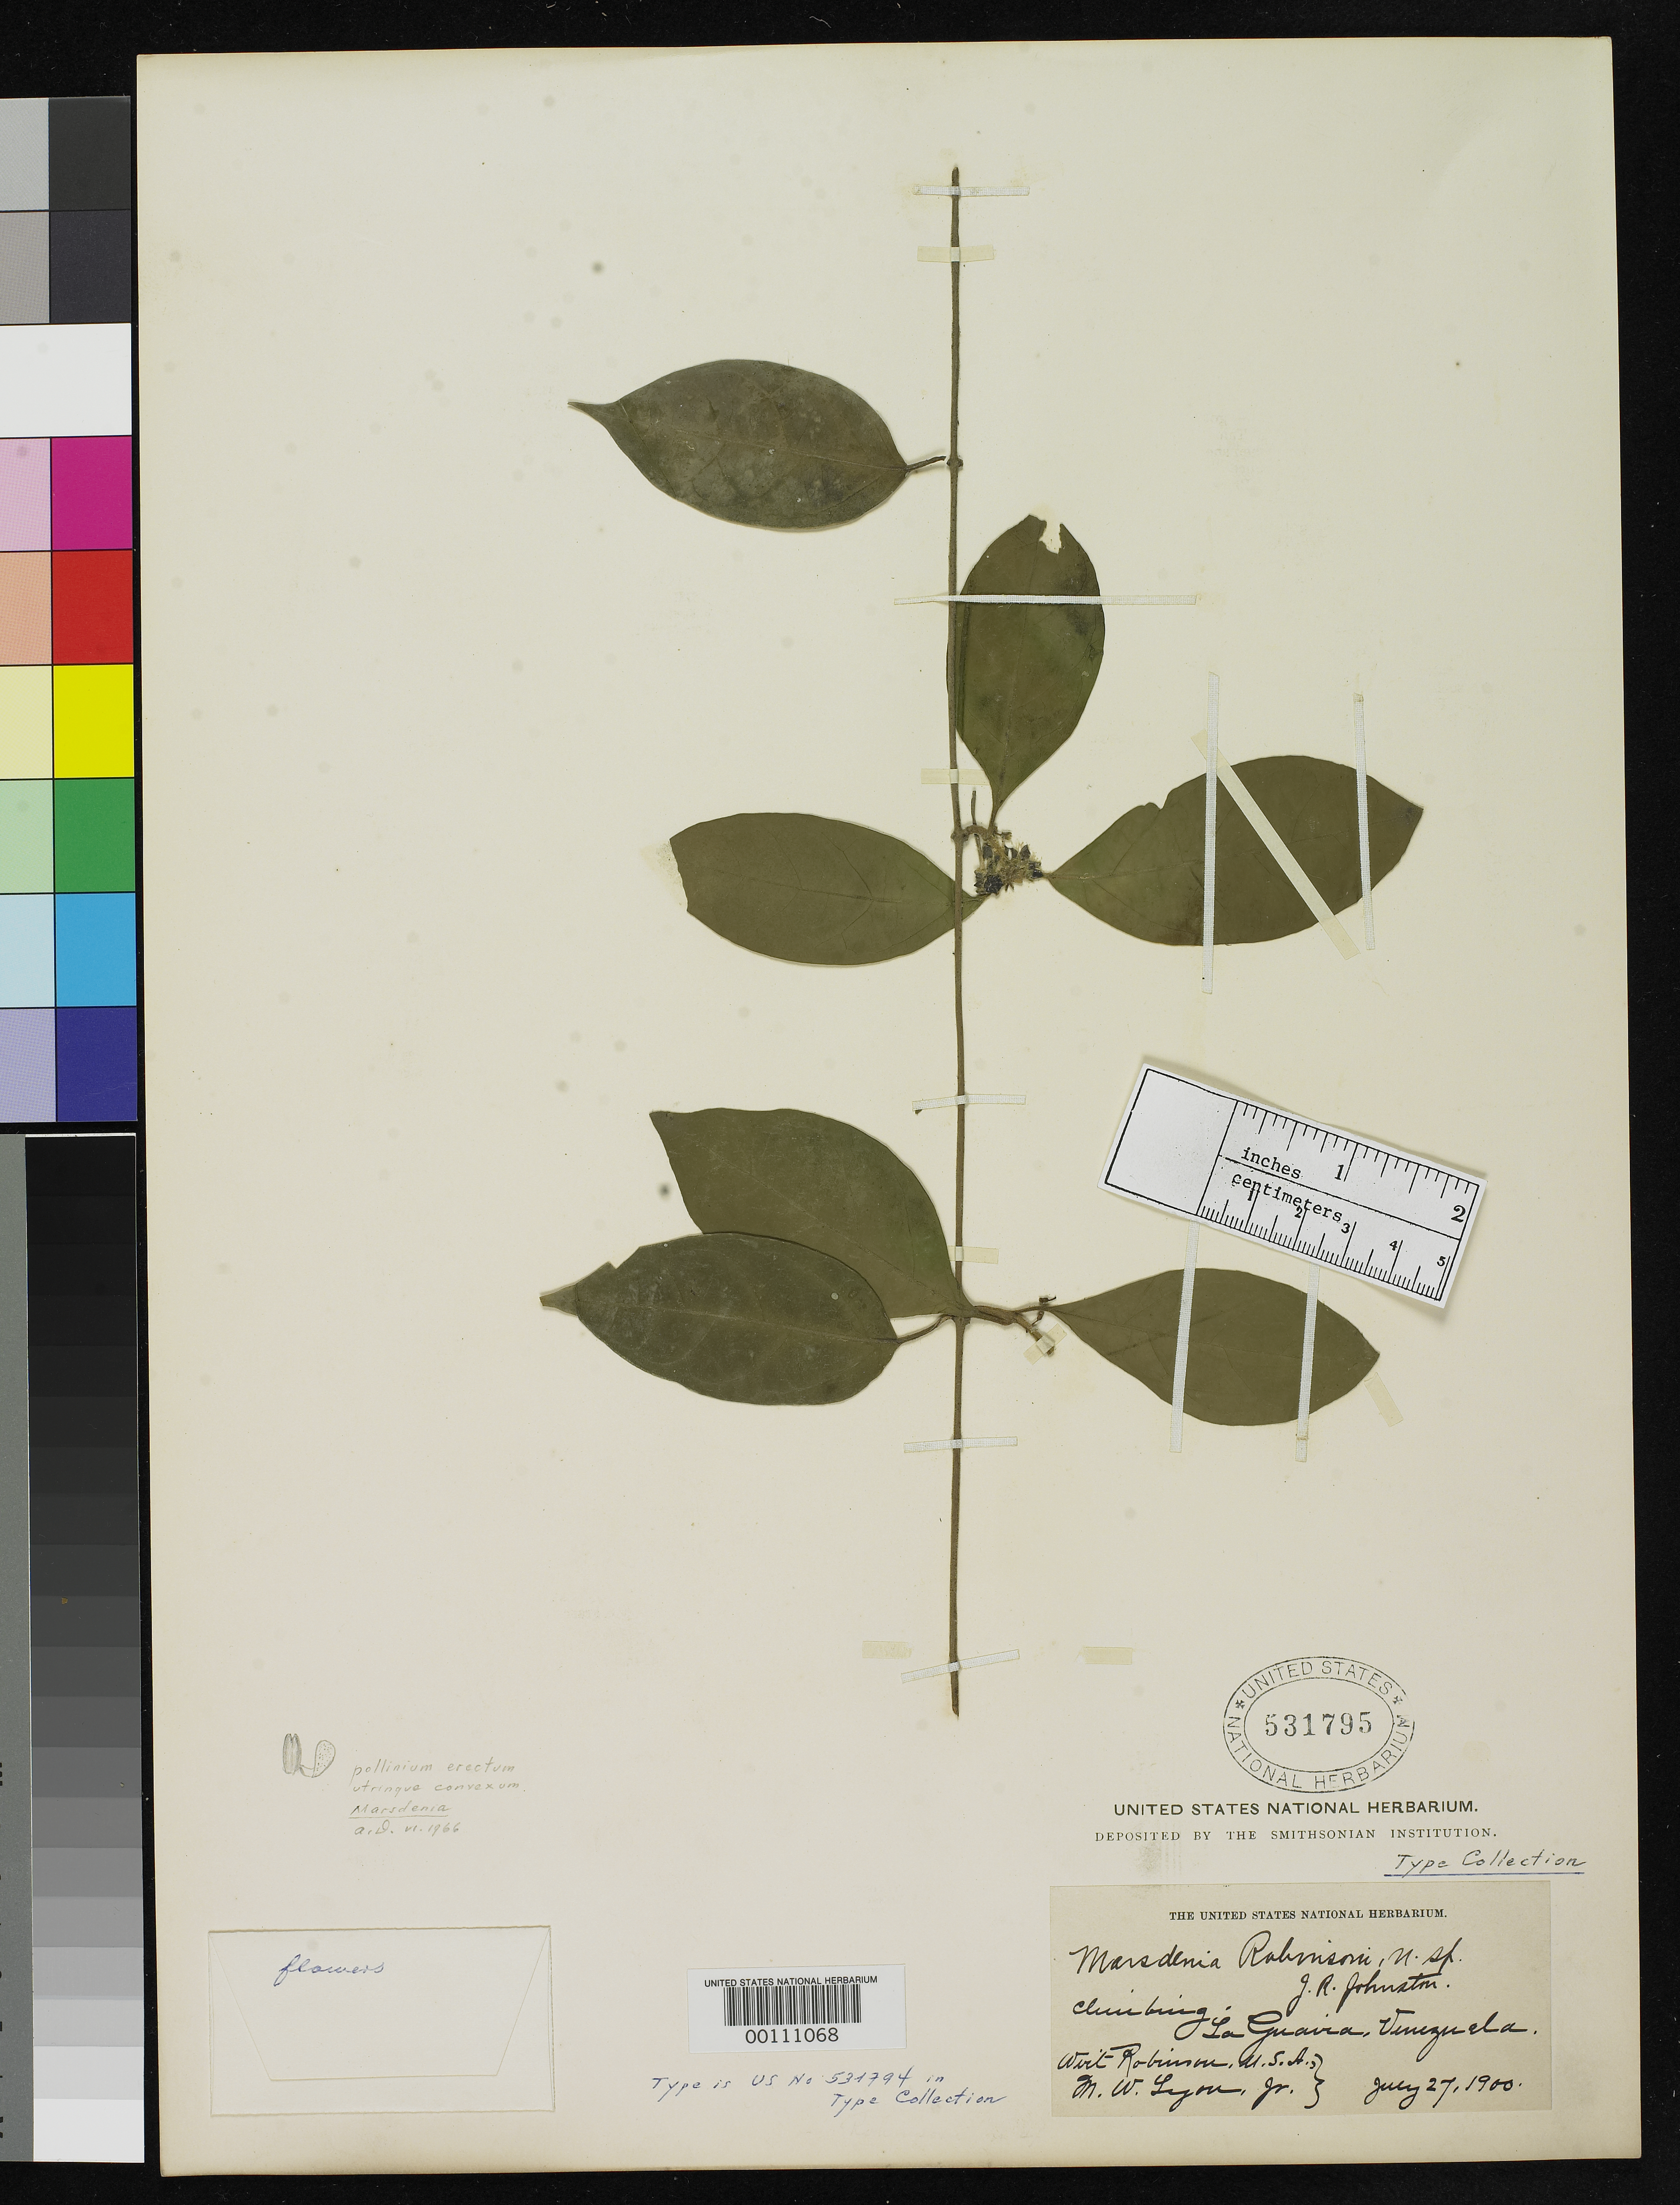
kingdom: Plantae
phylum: Tracheophyta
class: Magnoliopsida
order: Gentianales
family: Apocynaceae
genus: Marsdenia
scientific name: Marsdenia robinsoni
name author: J.R. Johnst.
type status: Isotype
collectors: W. Robinson & M. W. Lyon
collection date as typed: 27 Jul 1900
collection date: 1900-07-27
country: Venezuela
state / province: Distrito Federal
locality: La Guaira.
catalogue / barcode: US 531795